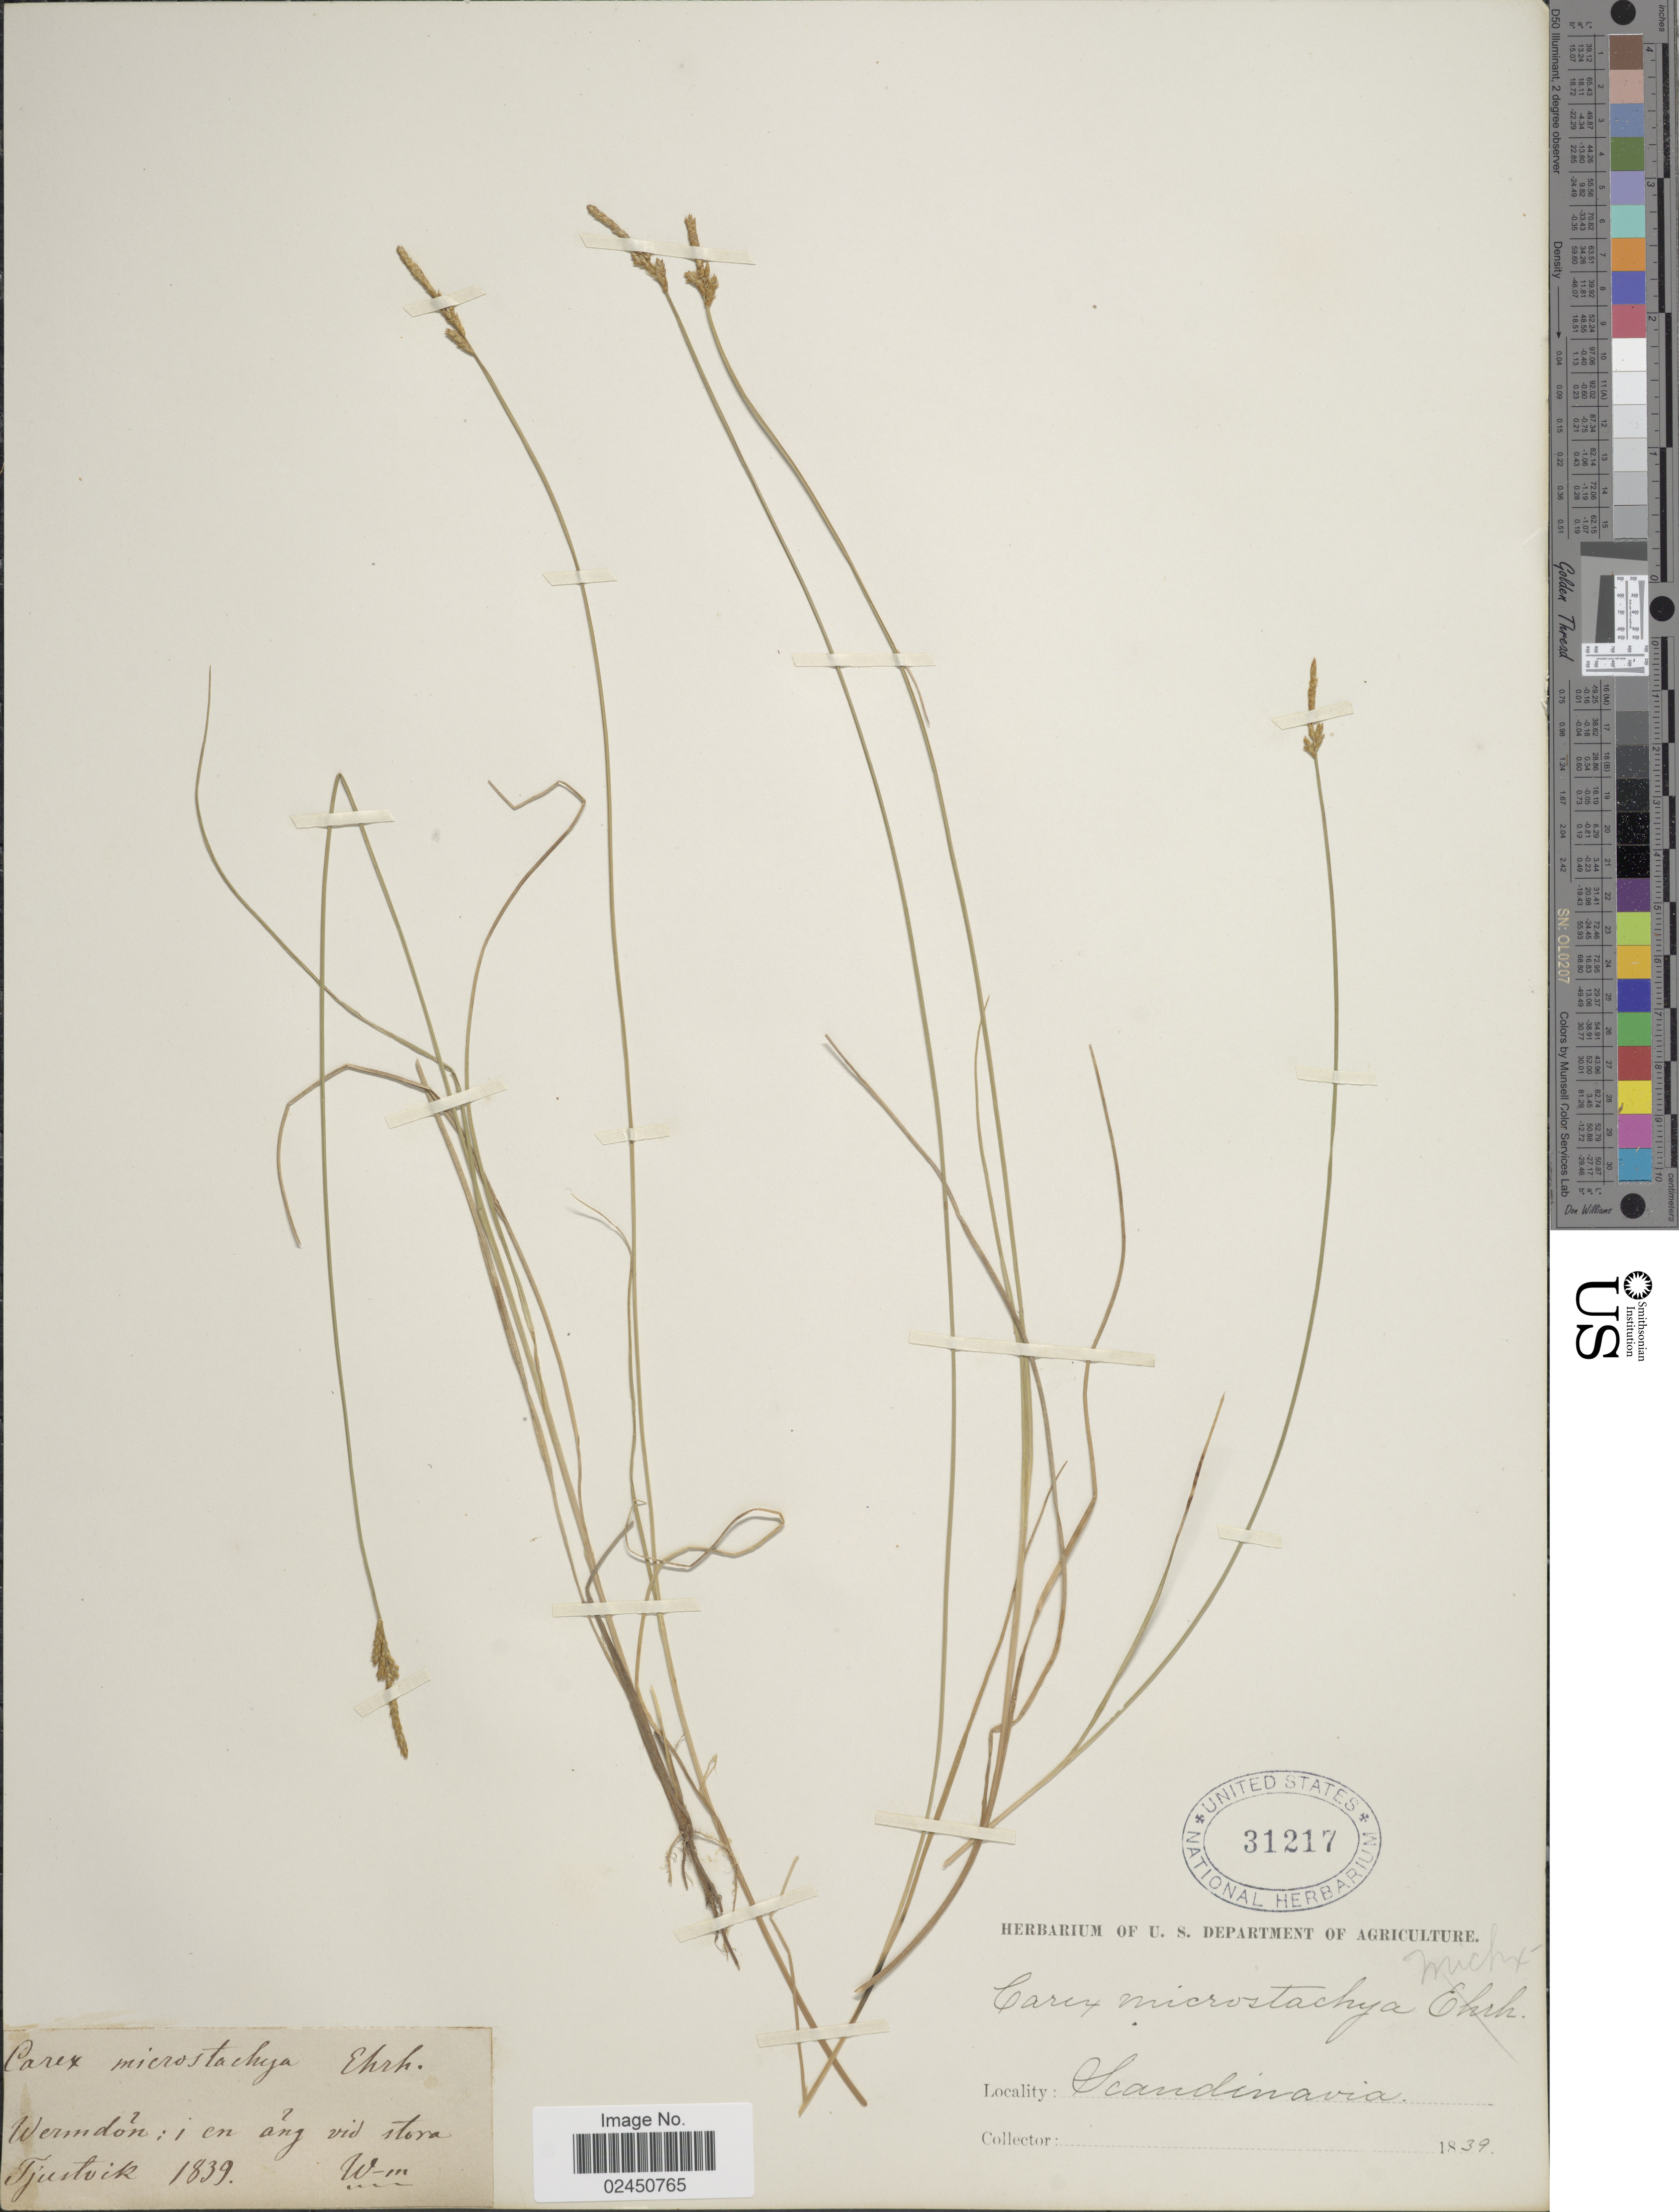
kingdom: Plantae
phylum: Tracheophyta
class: Liliopsida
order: Poales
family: Cyperaceae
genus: Carex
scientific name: Carex x microstachya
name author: Ehrh.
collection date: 1839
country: Sweden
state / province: Stockholm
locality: Scandinavia, Tjustvik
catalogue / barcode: US 31217